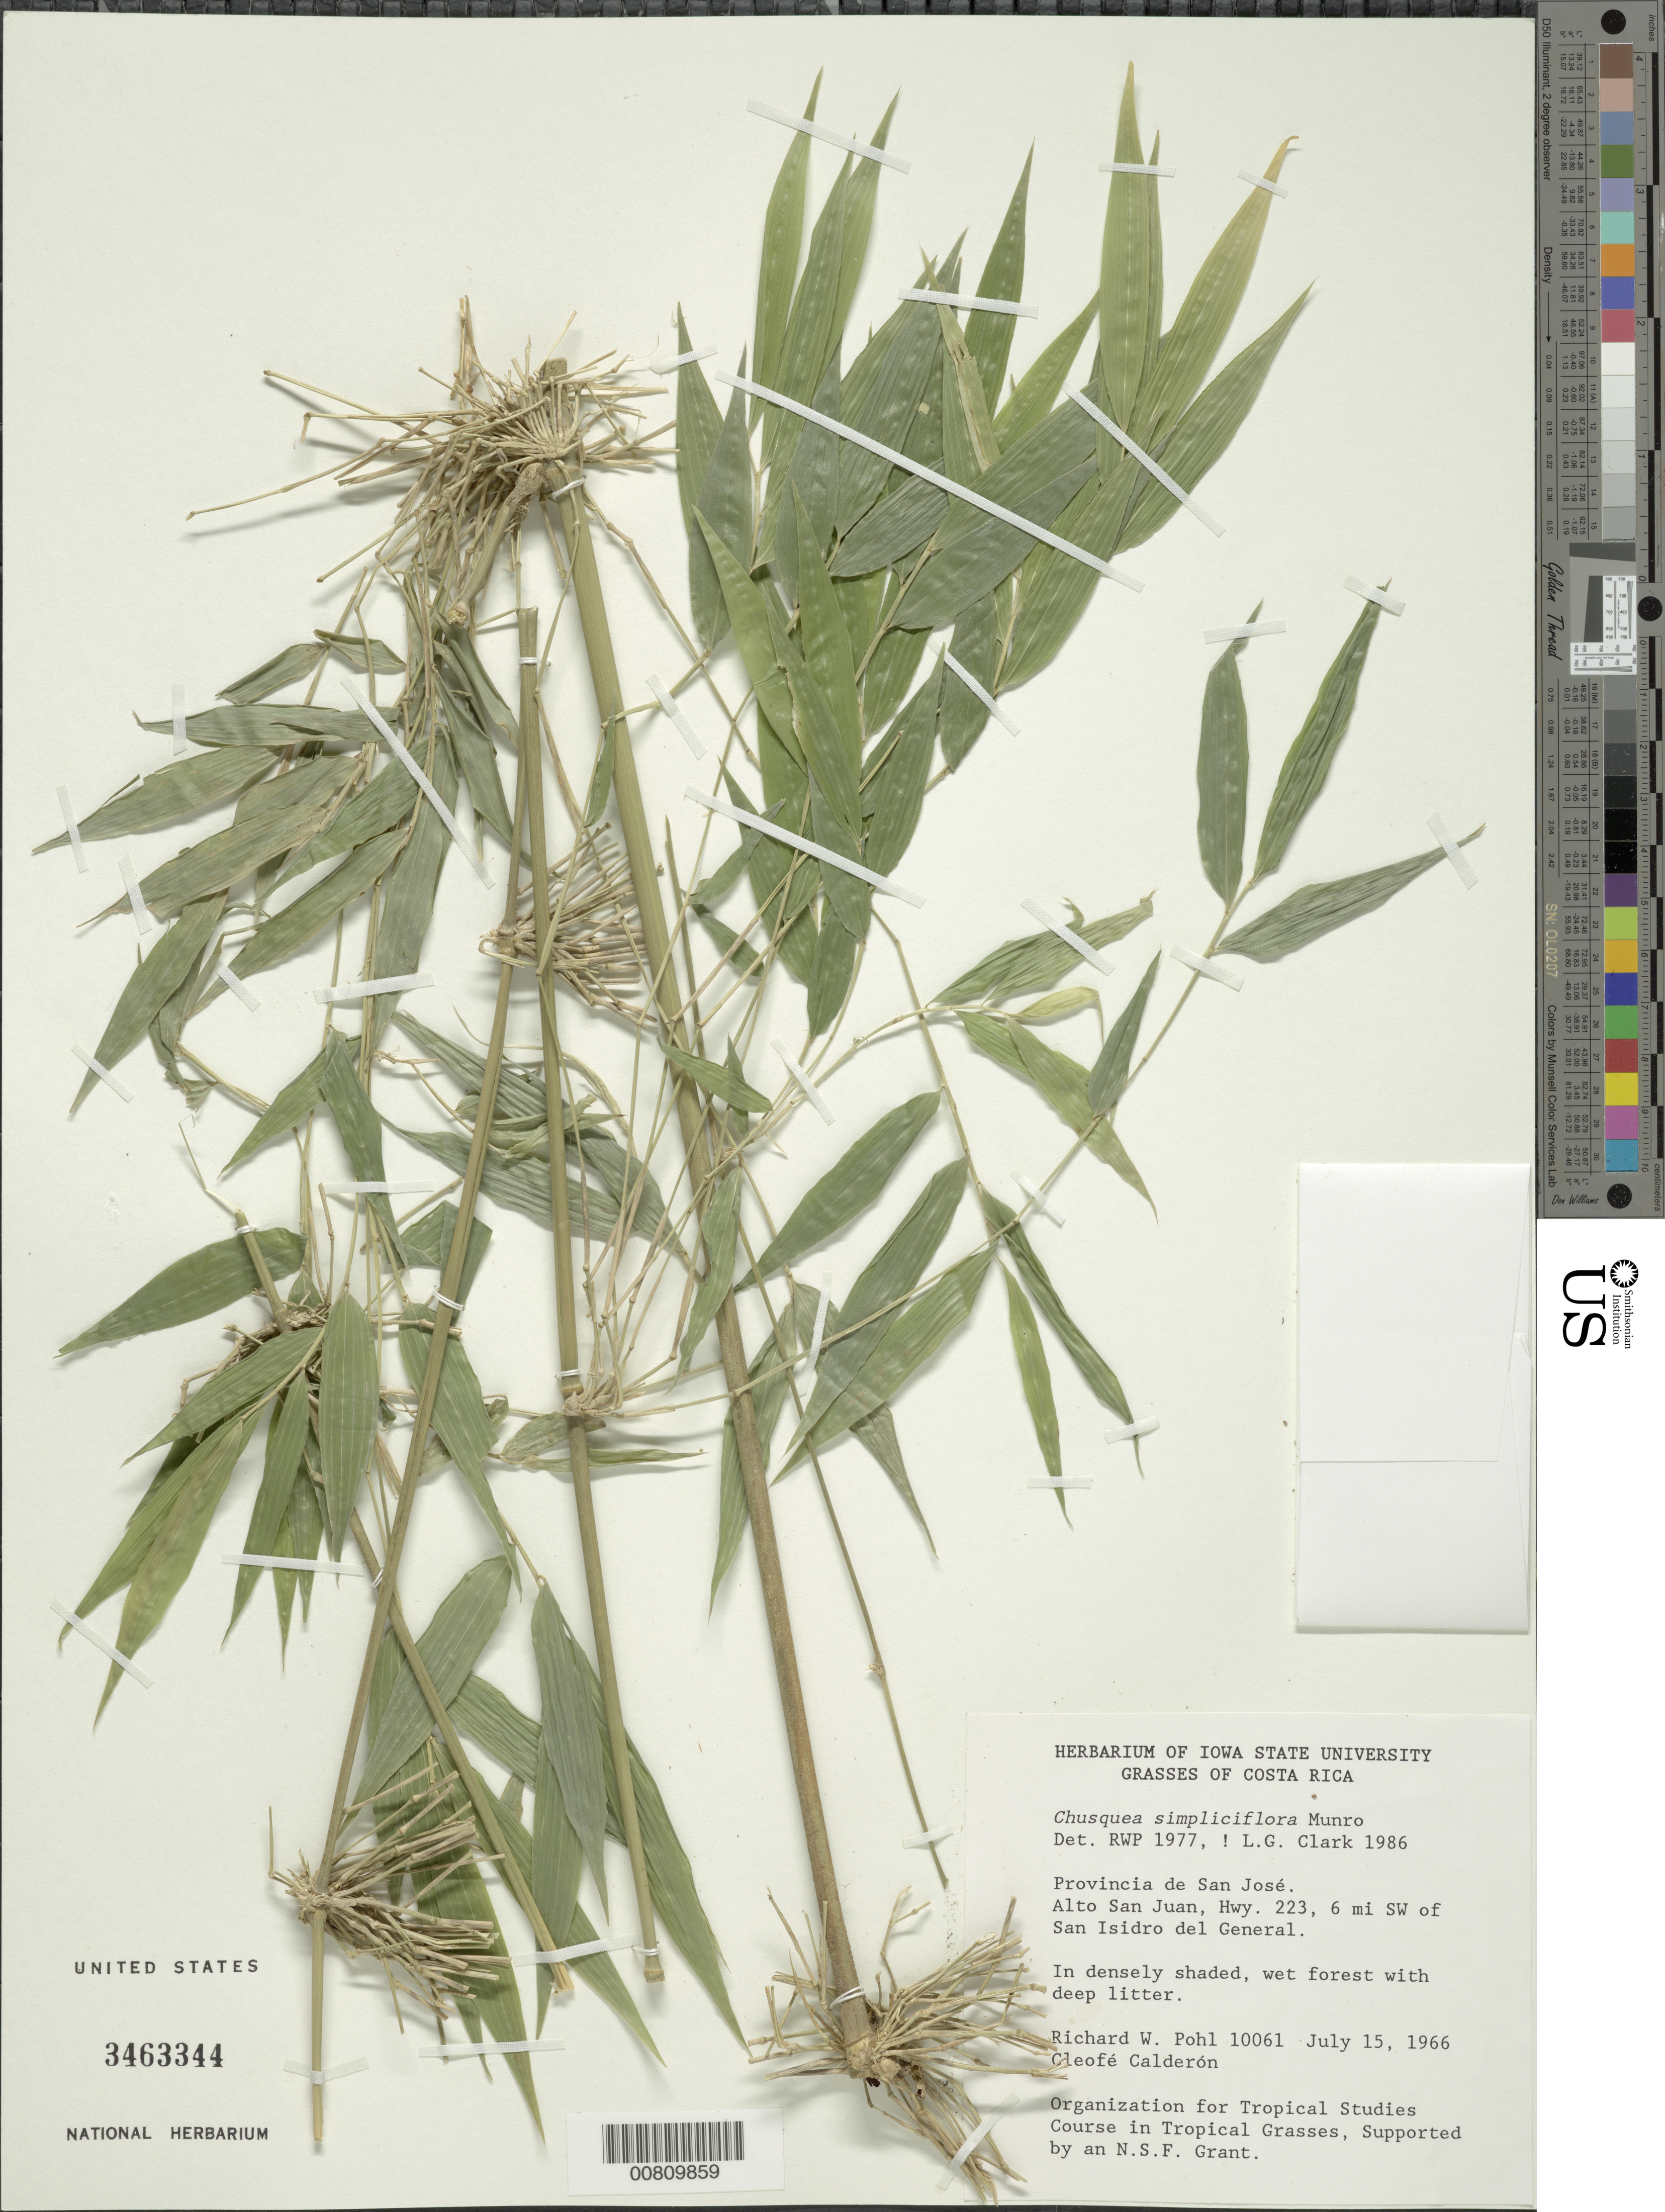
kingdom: Plantae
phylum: Tracheophyta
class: Liliopsida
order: Poales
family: Poaceae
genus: Chusquea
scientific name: Chusquea simpliciflora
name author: Munro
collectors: R. W. Pohl & C. E. Calderón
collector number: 10061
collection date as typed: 15 Jul 1966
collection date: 1966-07-15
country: Costa Rica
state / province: San José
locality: Alto San Juan, SW of San Isidro del General.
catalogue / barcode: US 3463344